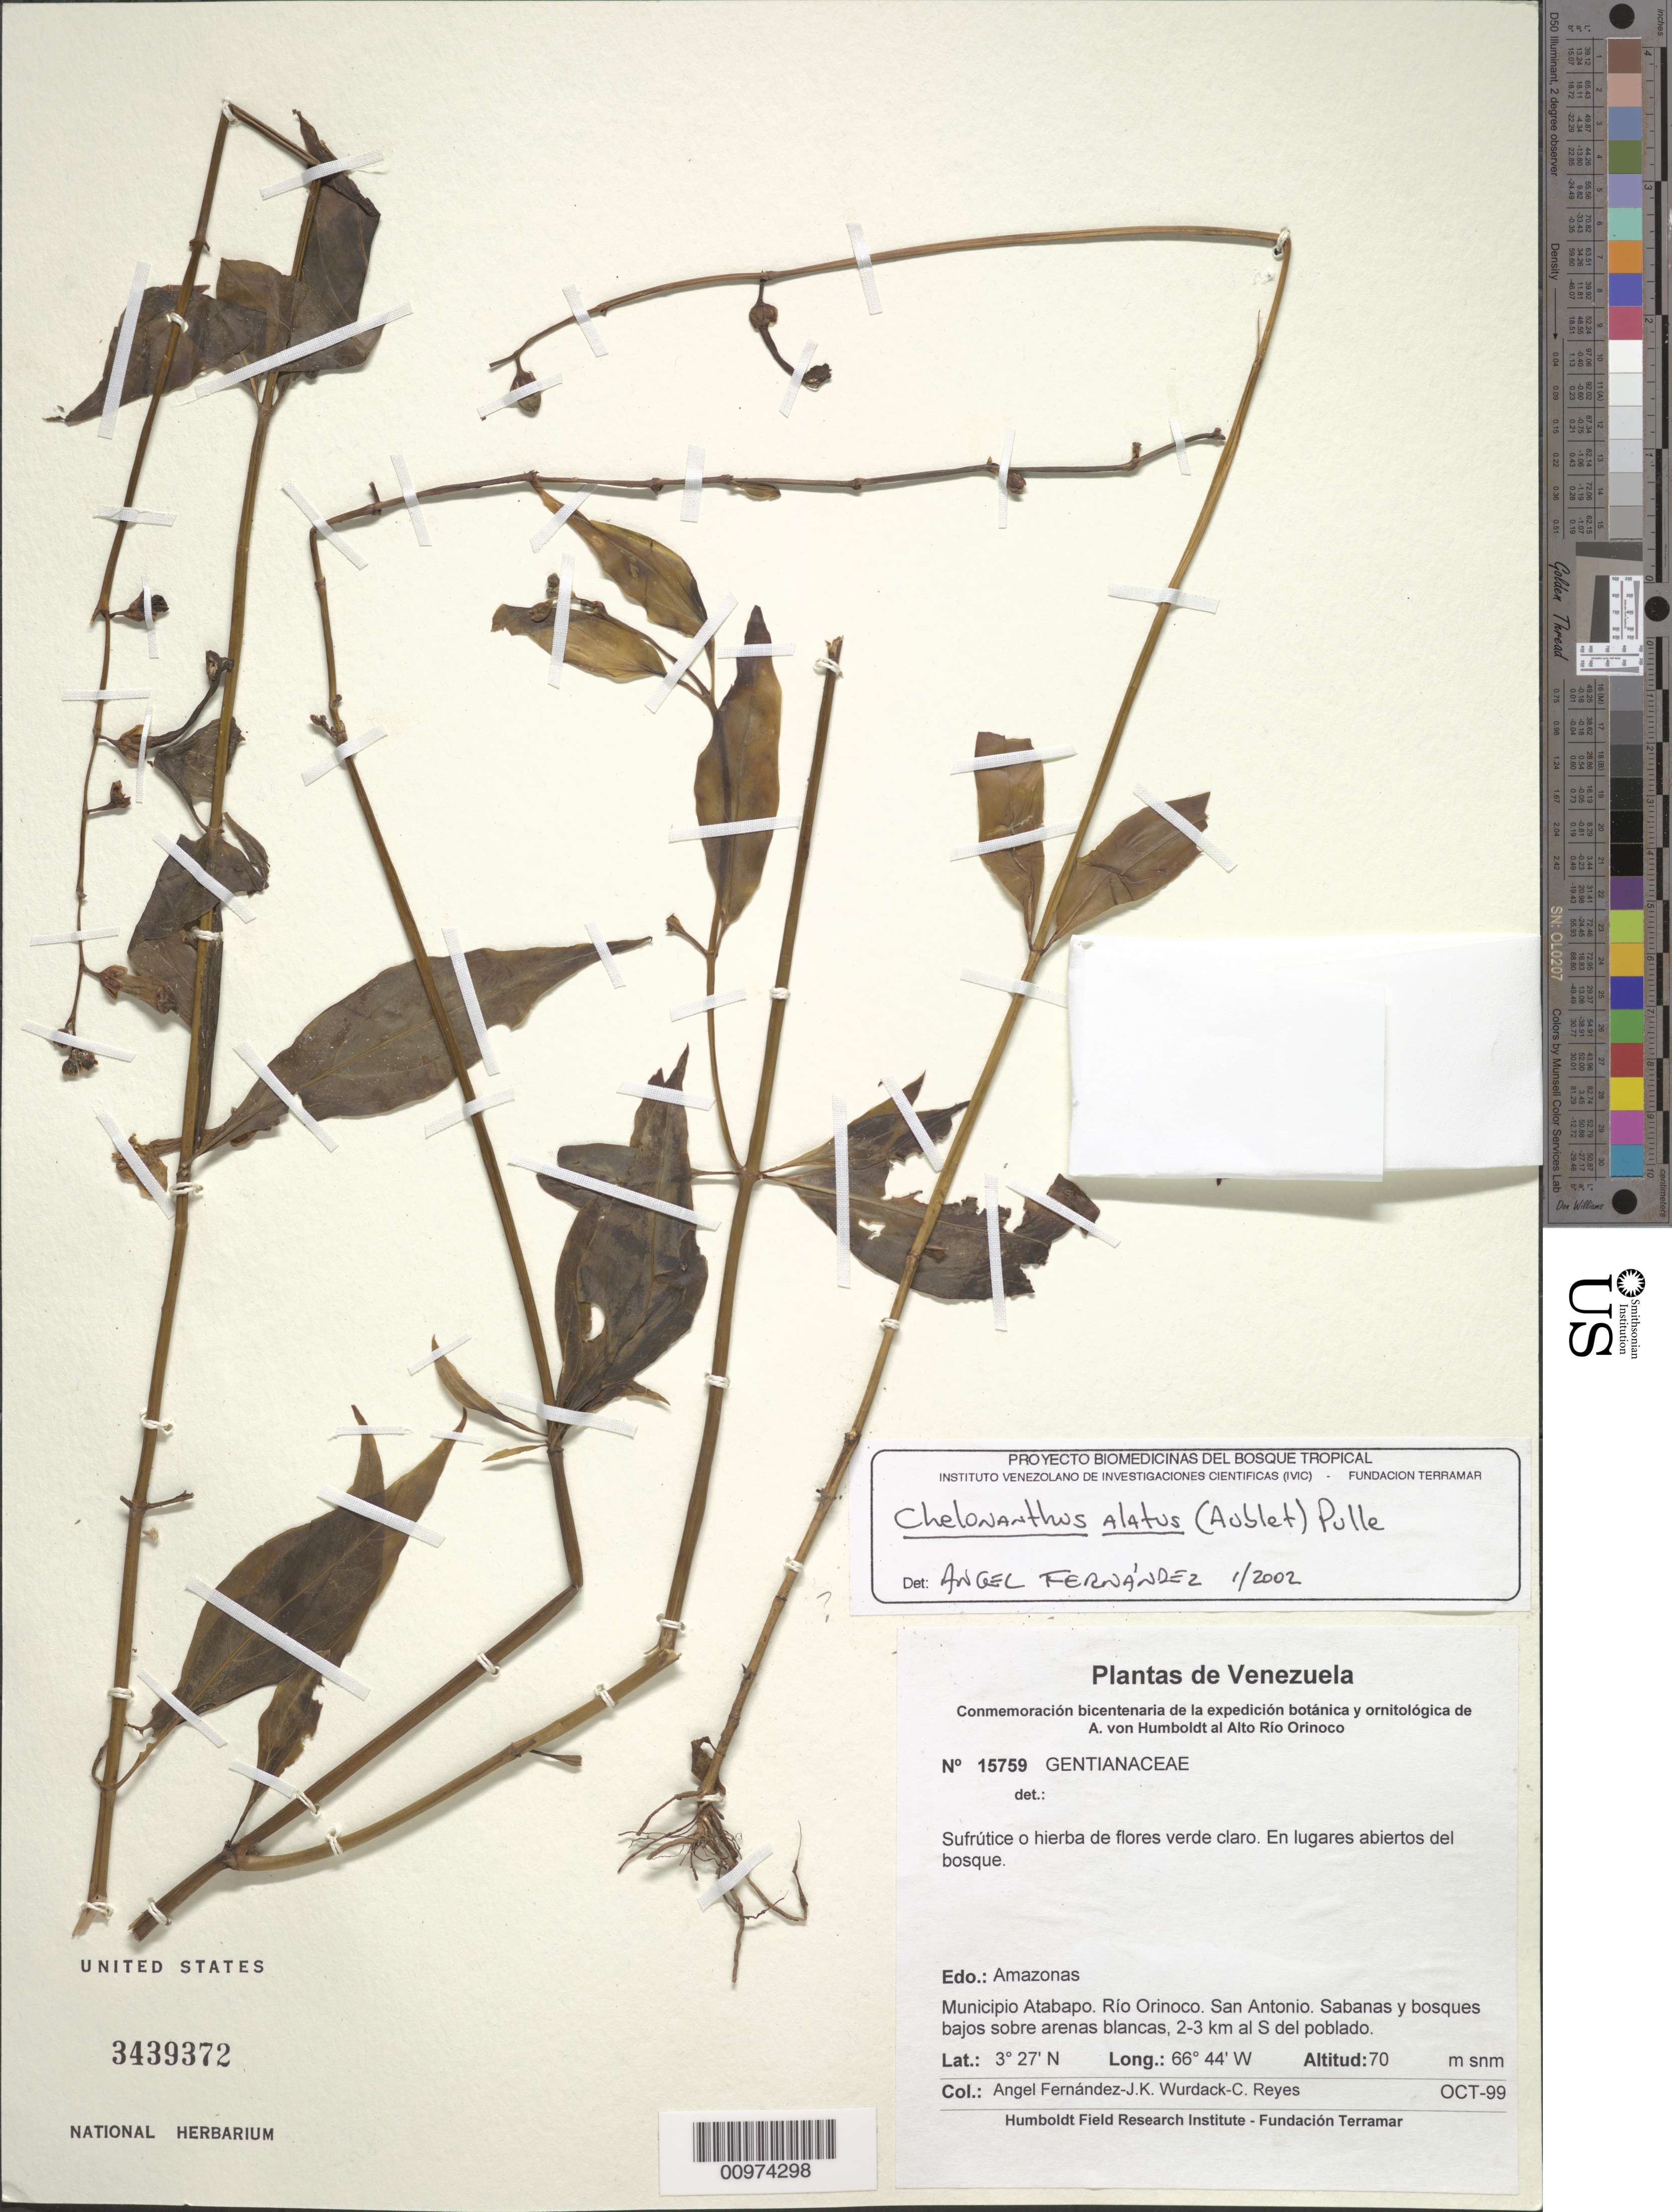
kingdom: Plantae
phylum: Tracheophyta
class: Magnoliopsida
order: Gentianales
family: Gentianaceae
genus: Chelonanthus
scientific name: Chelonanthus alatus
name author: (Aubl.) Pulle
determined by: Fernández, Ángel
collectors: A. Fernández, K. Wurdack & C. Reyes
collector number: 15759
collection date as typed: Oct-99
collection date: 1999-10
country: Venezuela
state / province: Amazonas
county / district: Atabapo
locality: Río Orinoco, San Antonio; 2-3 km al S del poblado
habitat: Sabanas y bosques bajos sober arenas blancas; en lugares abiertos del bosque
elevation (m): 70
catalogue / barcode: US 3439372